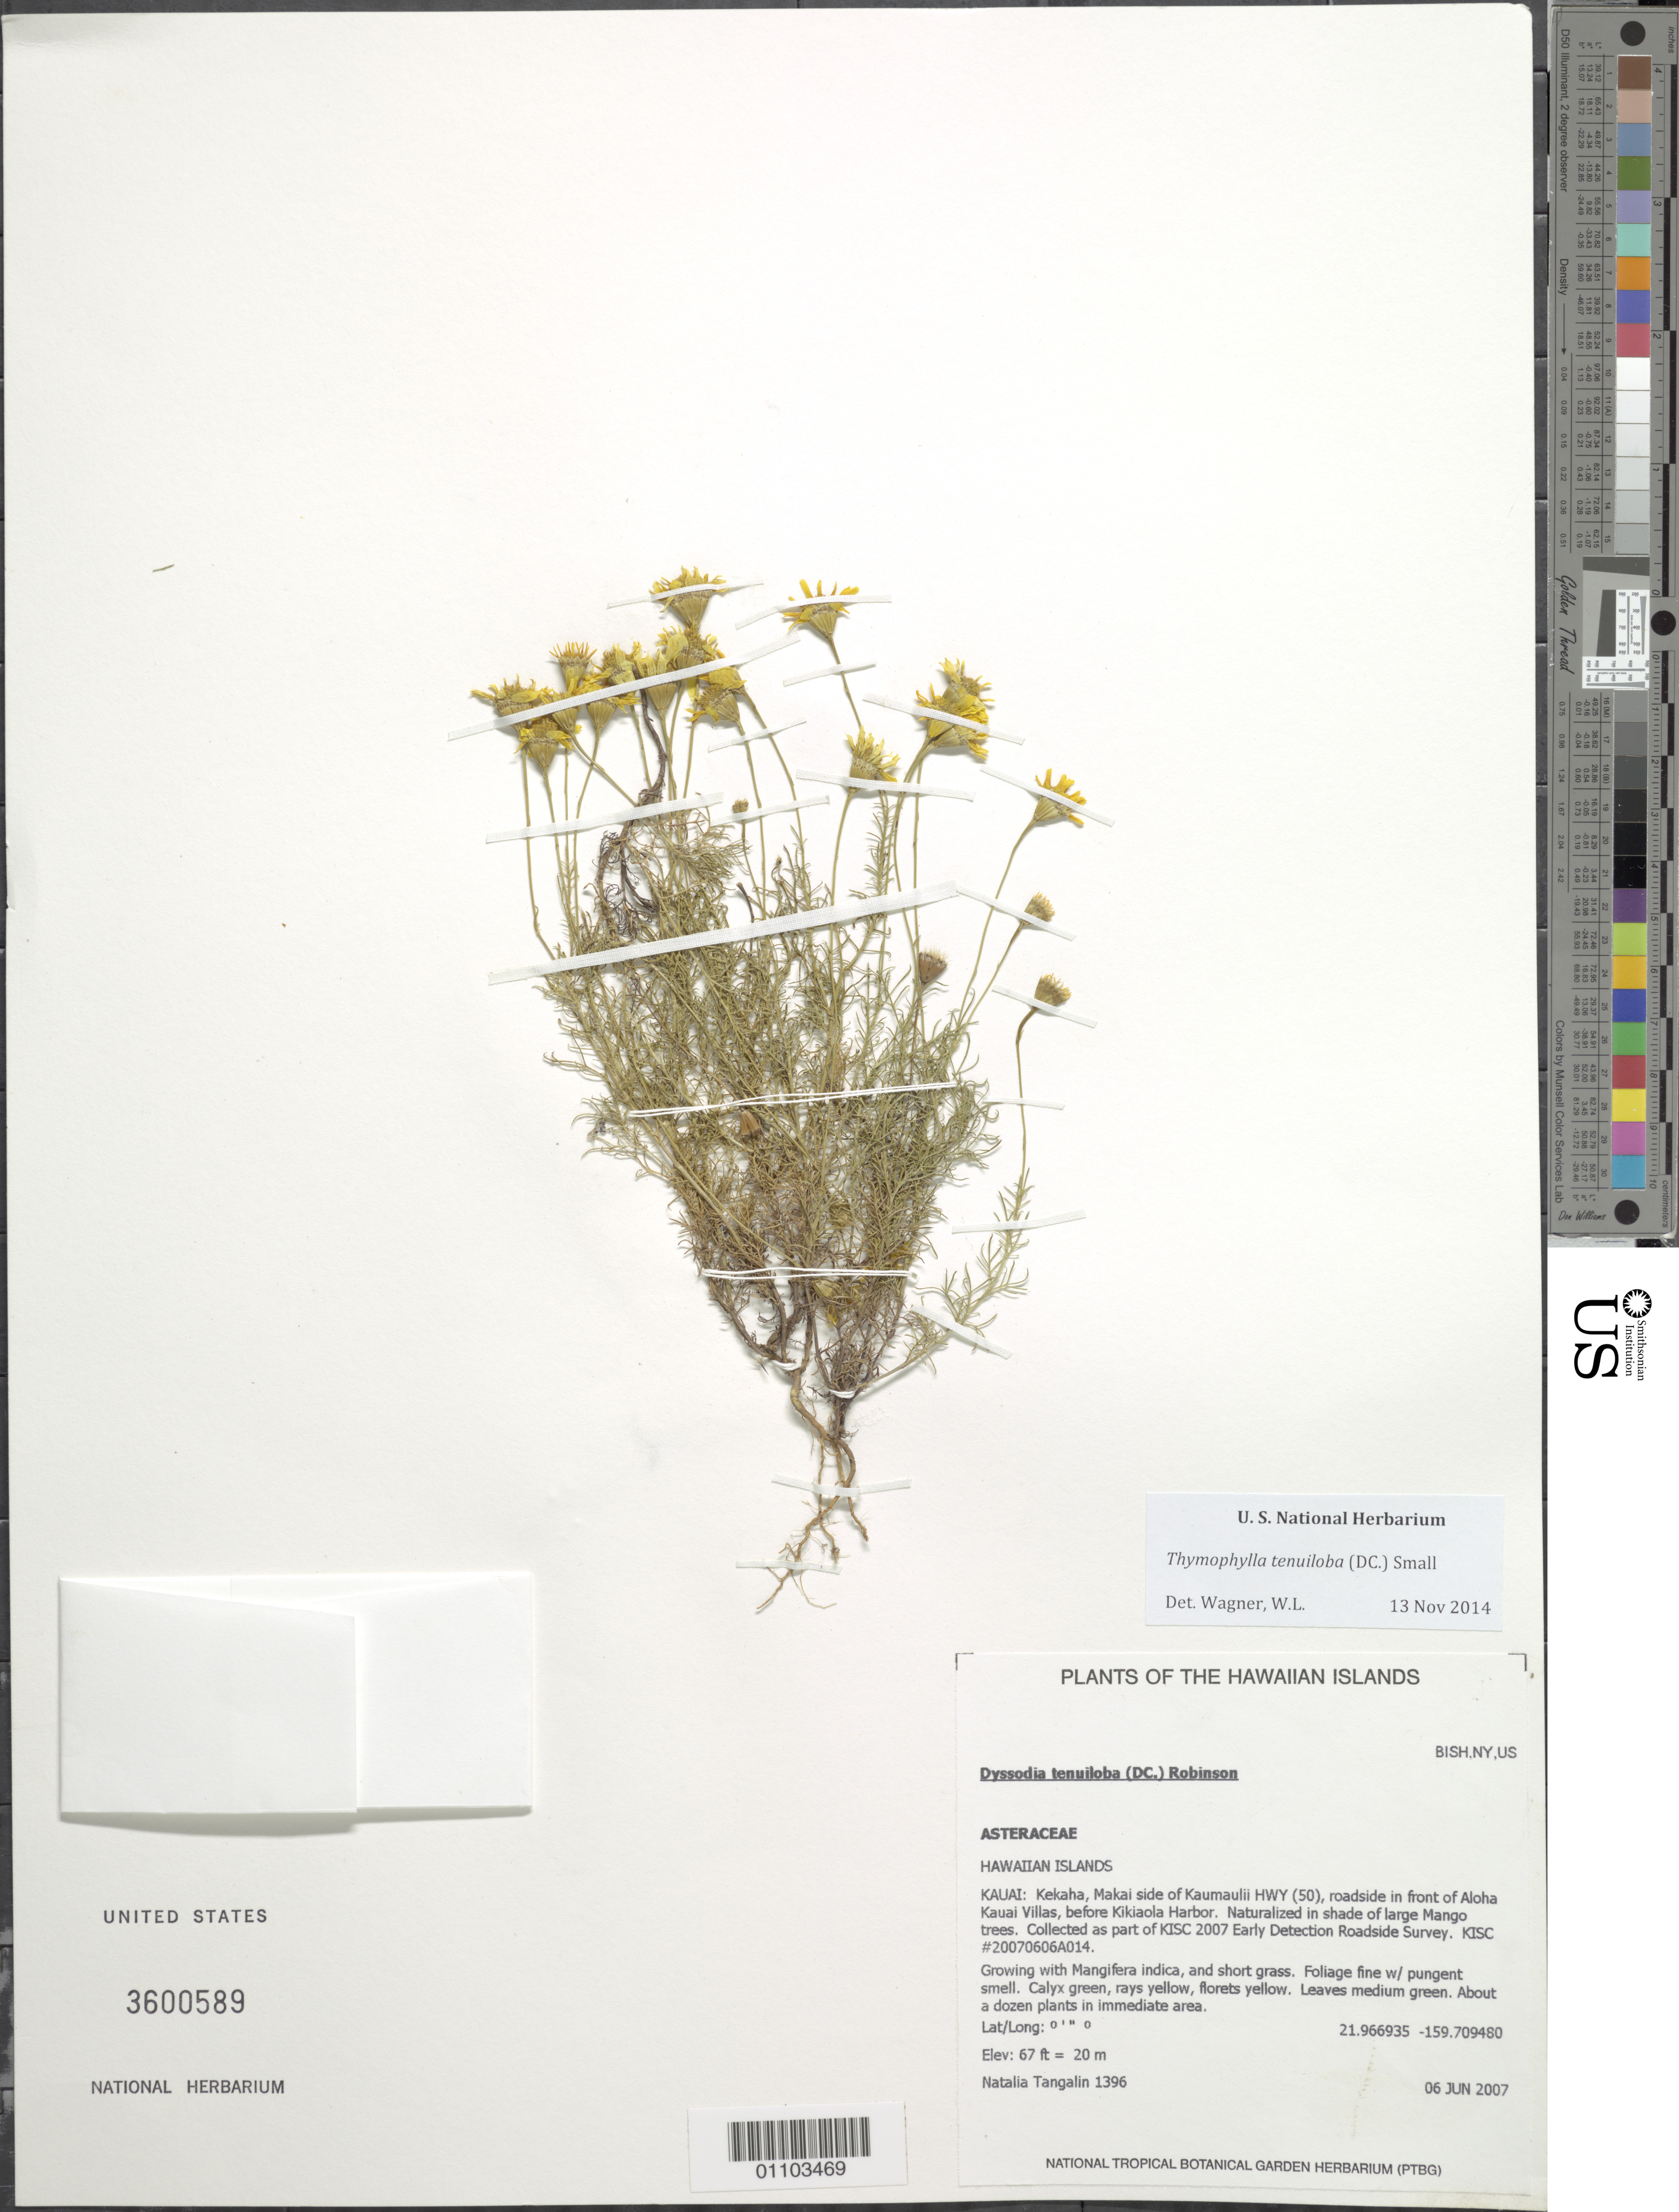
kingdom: Plantae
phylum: Tracheophyta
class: Magnoliopsida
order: Asterales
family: Asteraceae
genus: Thymophylla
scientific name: Thymophylla tenuiloba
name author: (DC.) Small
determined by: Wagner, W. L., (BOT), Smithsonian Institution - National Museum of Natural History (UNITED STATES)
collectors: N. Tangalin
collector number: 1396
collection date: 2007-06-06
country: United States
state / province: Hawaii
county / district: Kauai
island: Kaua'i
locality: Kekaha, Makai side of Kaumaulii HWY(50), in front of Kauai Villas, before Kikiaola Harbor.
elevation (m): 20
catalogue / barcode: US 3600589